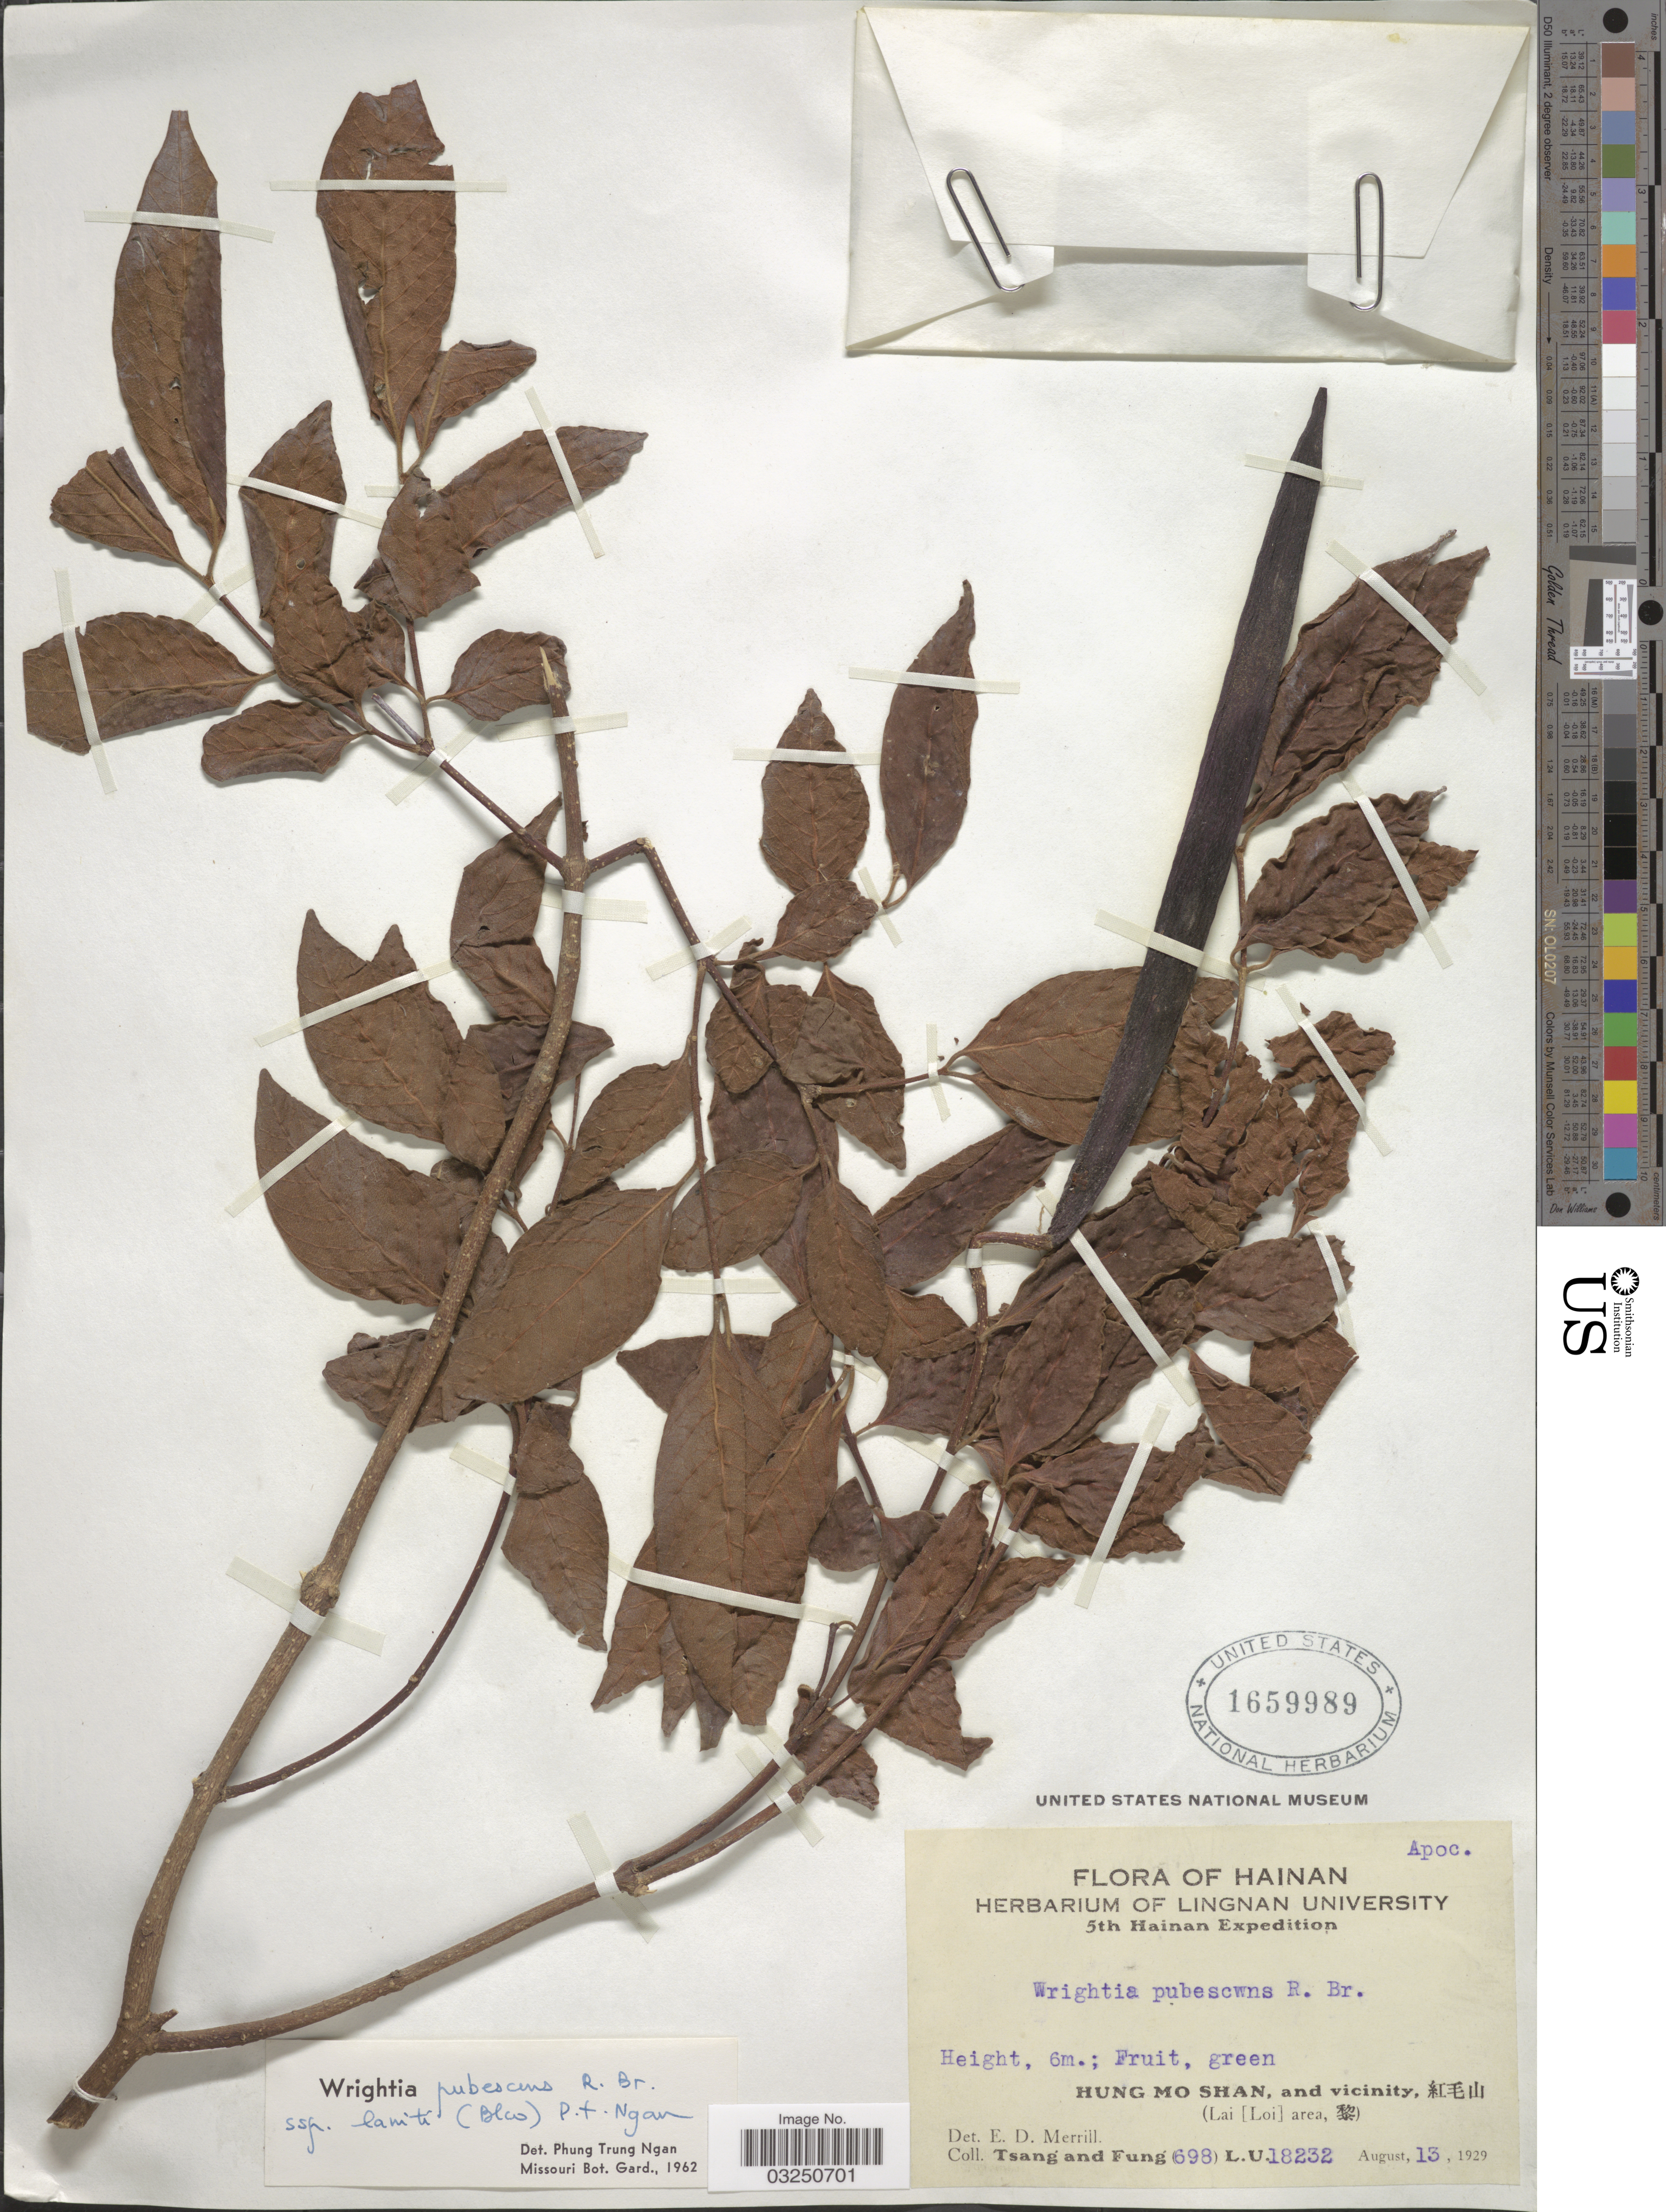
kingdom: Plantae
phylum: Tracheophyta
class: Magnoliopsida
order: Gentianales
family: Apocynaceae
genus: Wrightia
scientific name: Wrightia pubescens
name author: R. Br.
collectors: -- Tsang & Fung, --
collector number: (698) L.U. 18232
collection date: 1929-08-13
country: China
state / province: Hainan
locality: Hung Mo Shan, and vicinity X, (Lai [Loi] area, X).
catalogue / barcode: US 1659989